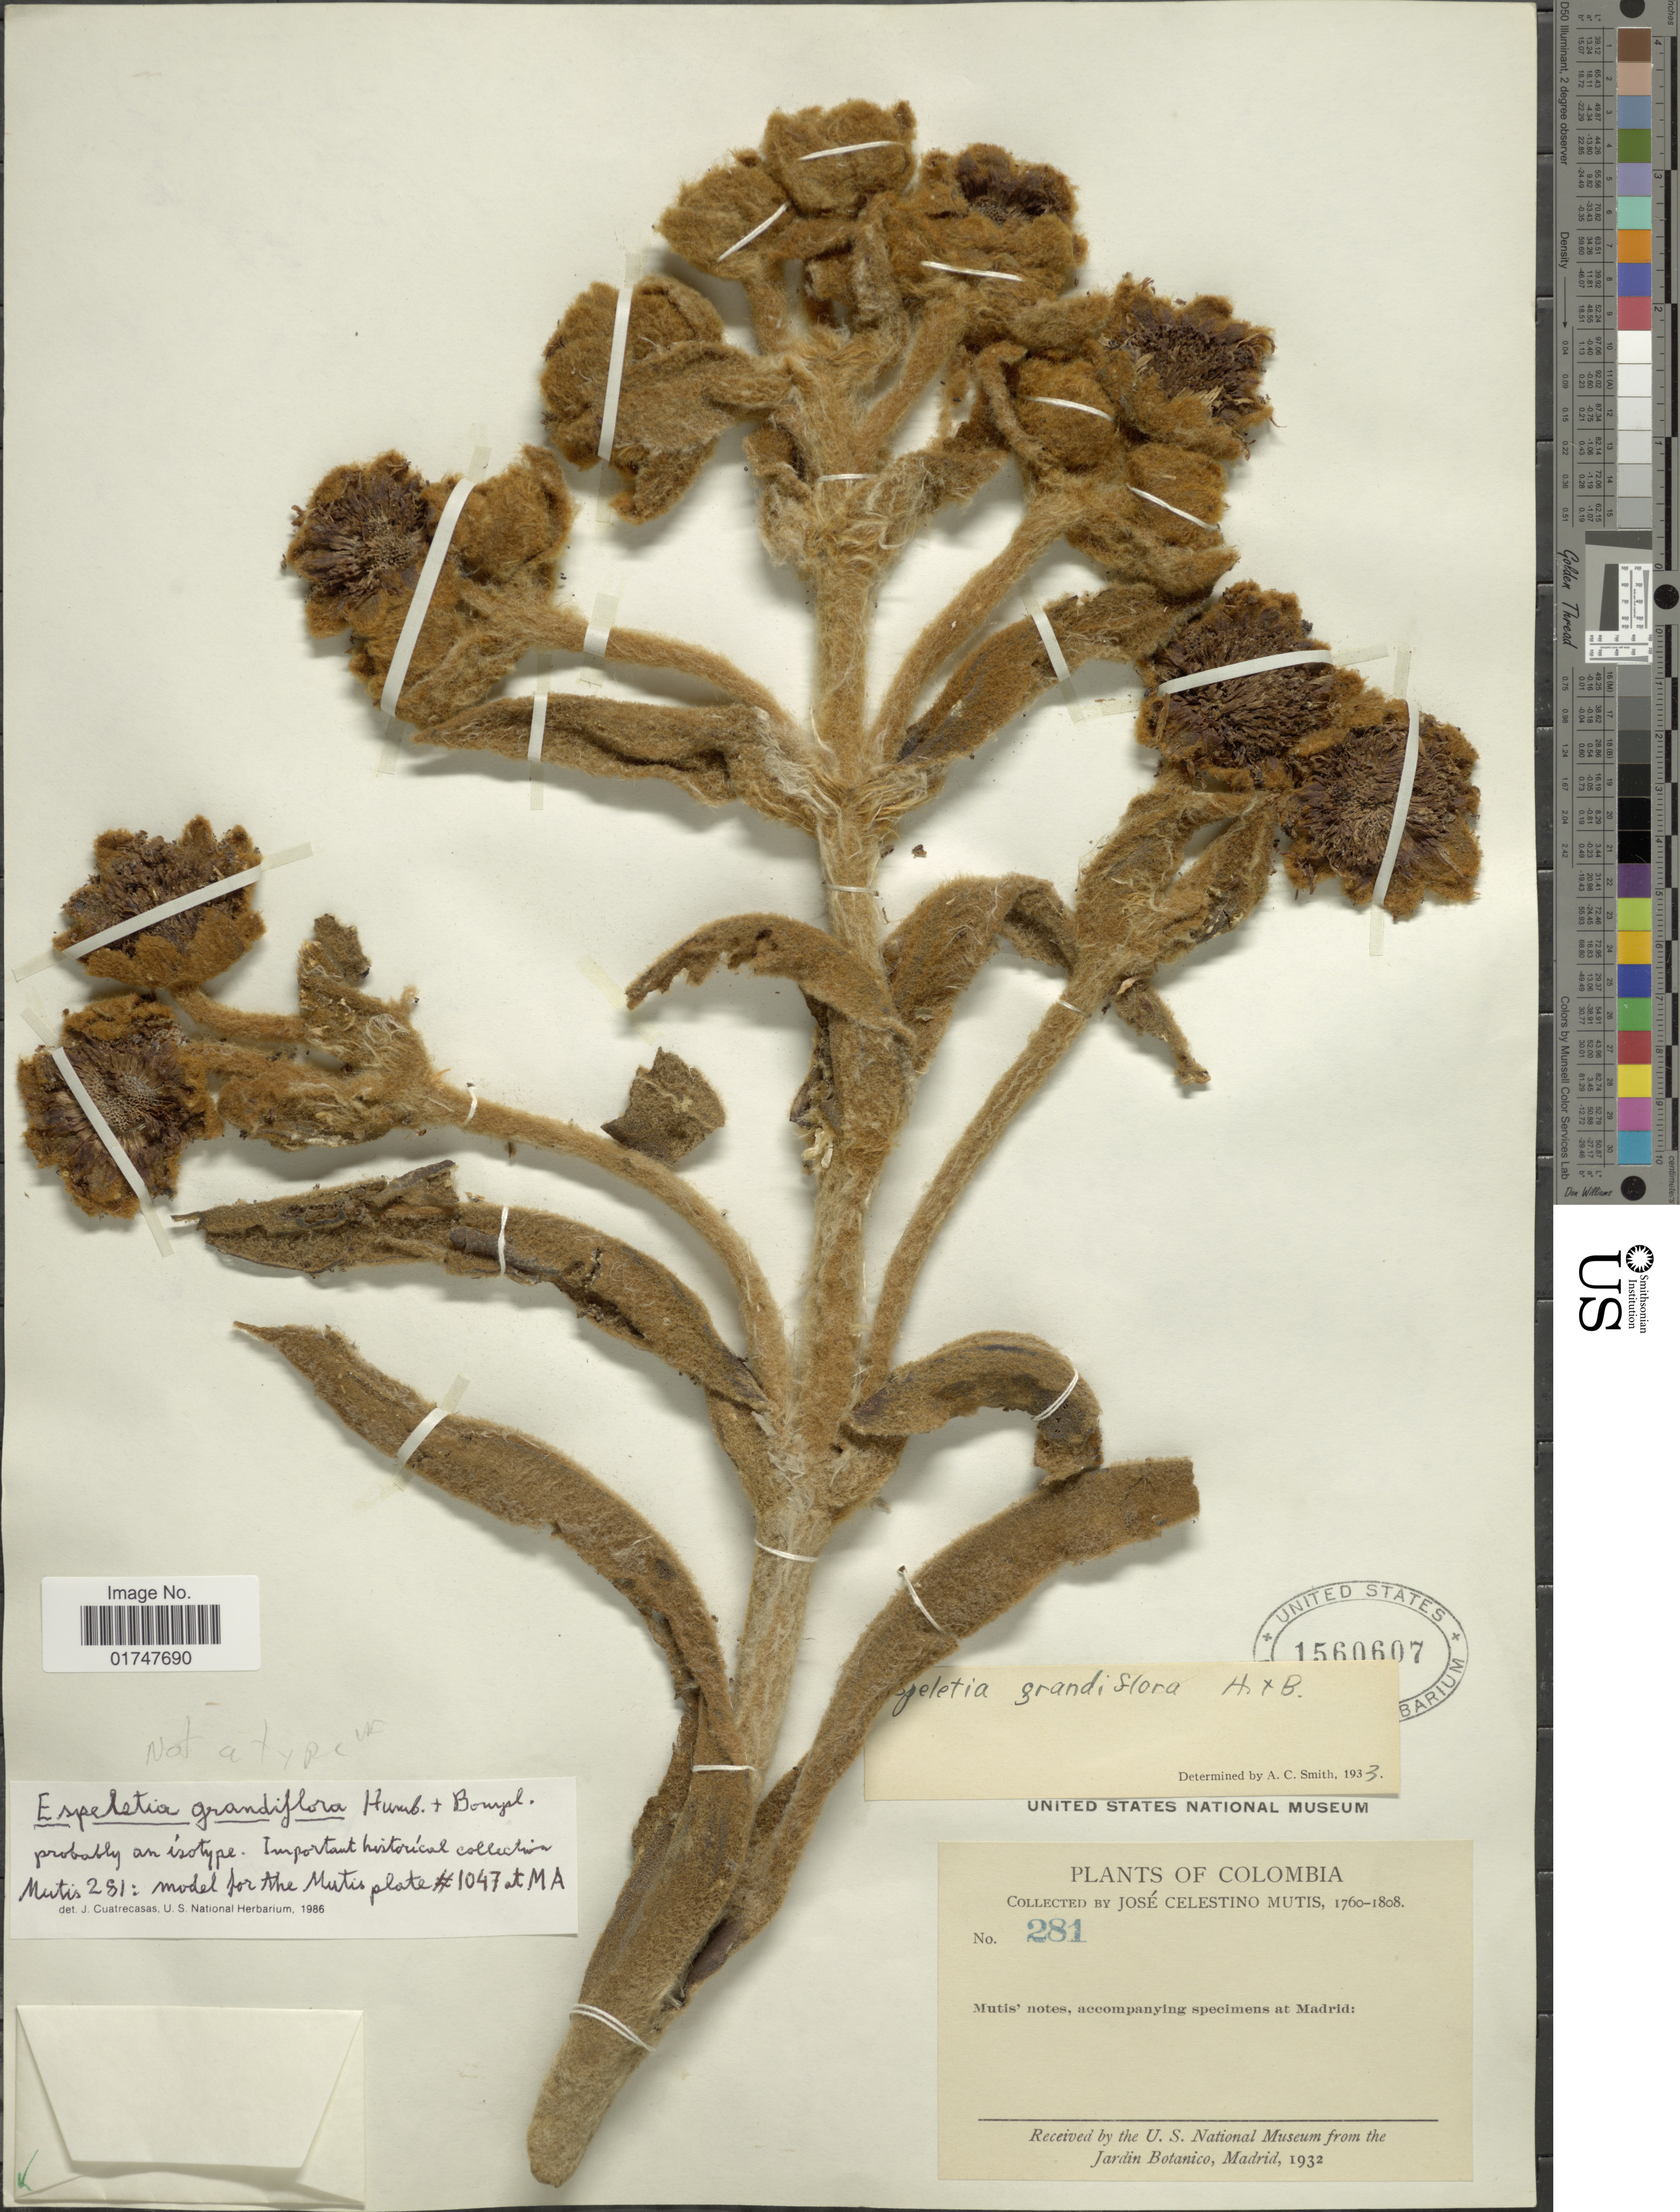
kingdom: Plantae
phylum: Tracheophyta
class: Magnoliopsida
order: Asterales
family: Asteraceae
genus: Espeletia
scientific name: Espeletia grandiflora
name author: Humb. & Bonpl.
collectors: J. C. B. Mutis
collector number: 281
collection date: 1760/1808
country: Colombia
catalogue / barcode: US 1560607